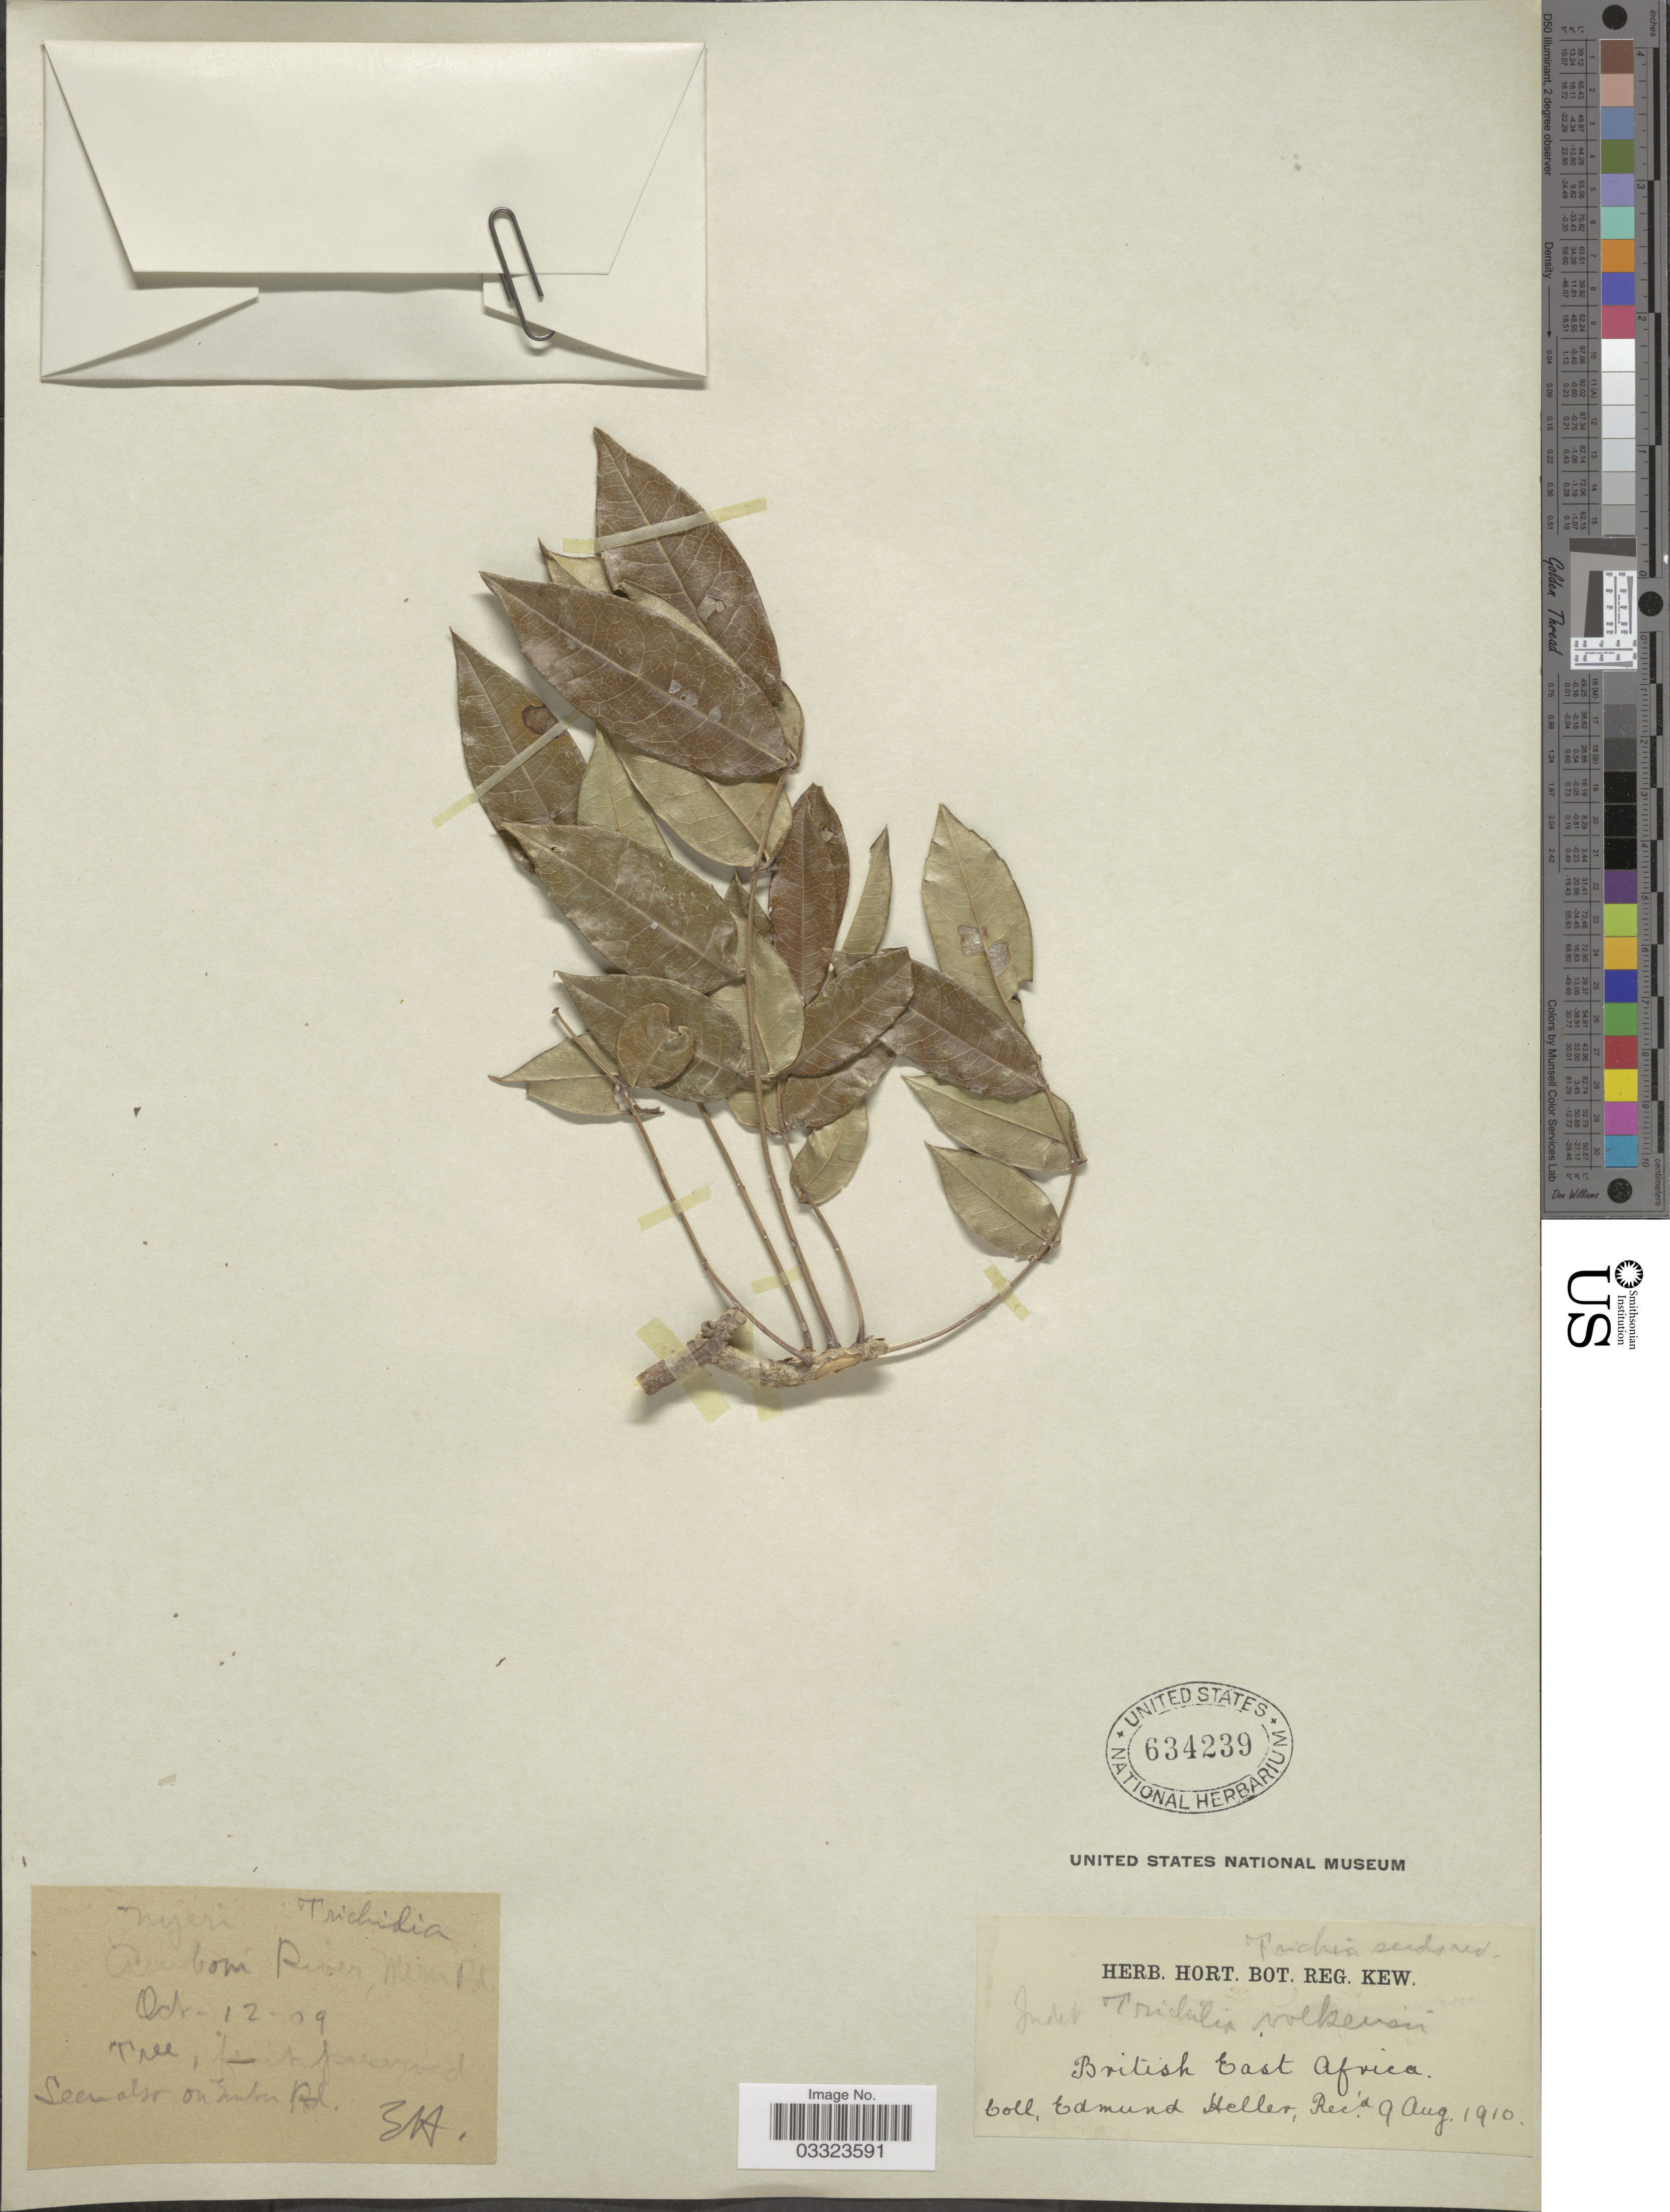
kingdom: Plantae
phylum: Tracheophyta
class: Magnoliopsida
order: Sapindales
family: Meliaceae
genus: Lepidotrichilia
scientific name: Lepidotrichilia volkensii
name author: (Gürke) J.-F. Leroy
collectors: E. Heller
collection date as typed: Transcribed d/m/y: 12/10/9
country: Kenya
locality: British East Africa. Nyeri. Amboni River, Mina Rd. [interpreted]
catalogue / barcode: US 634239